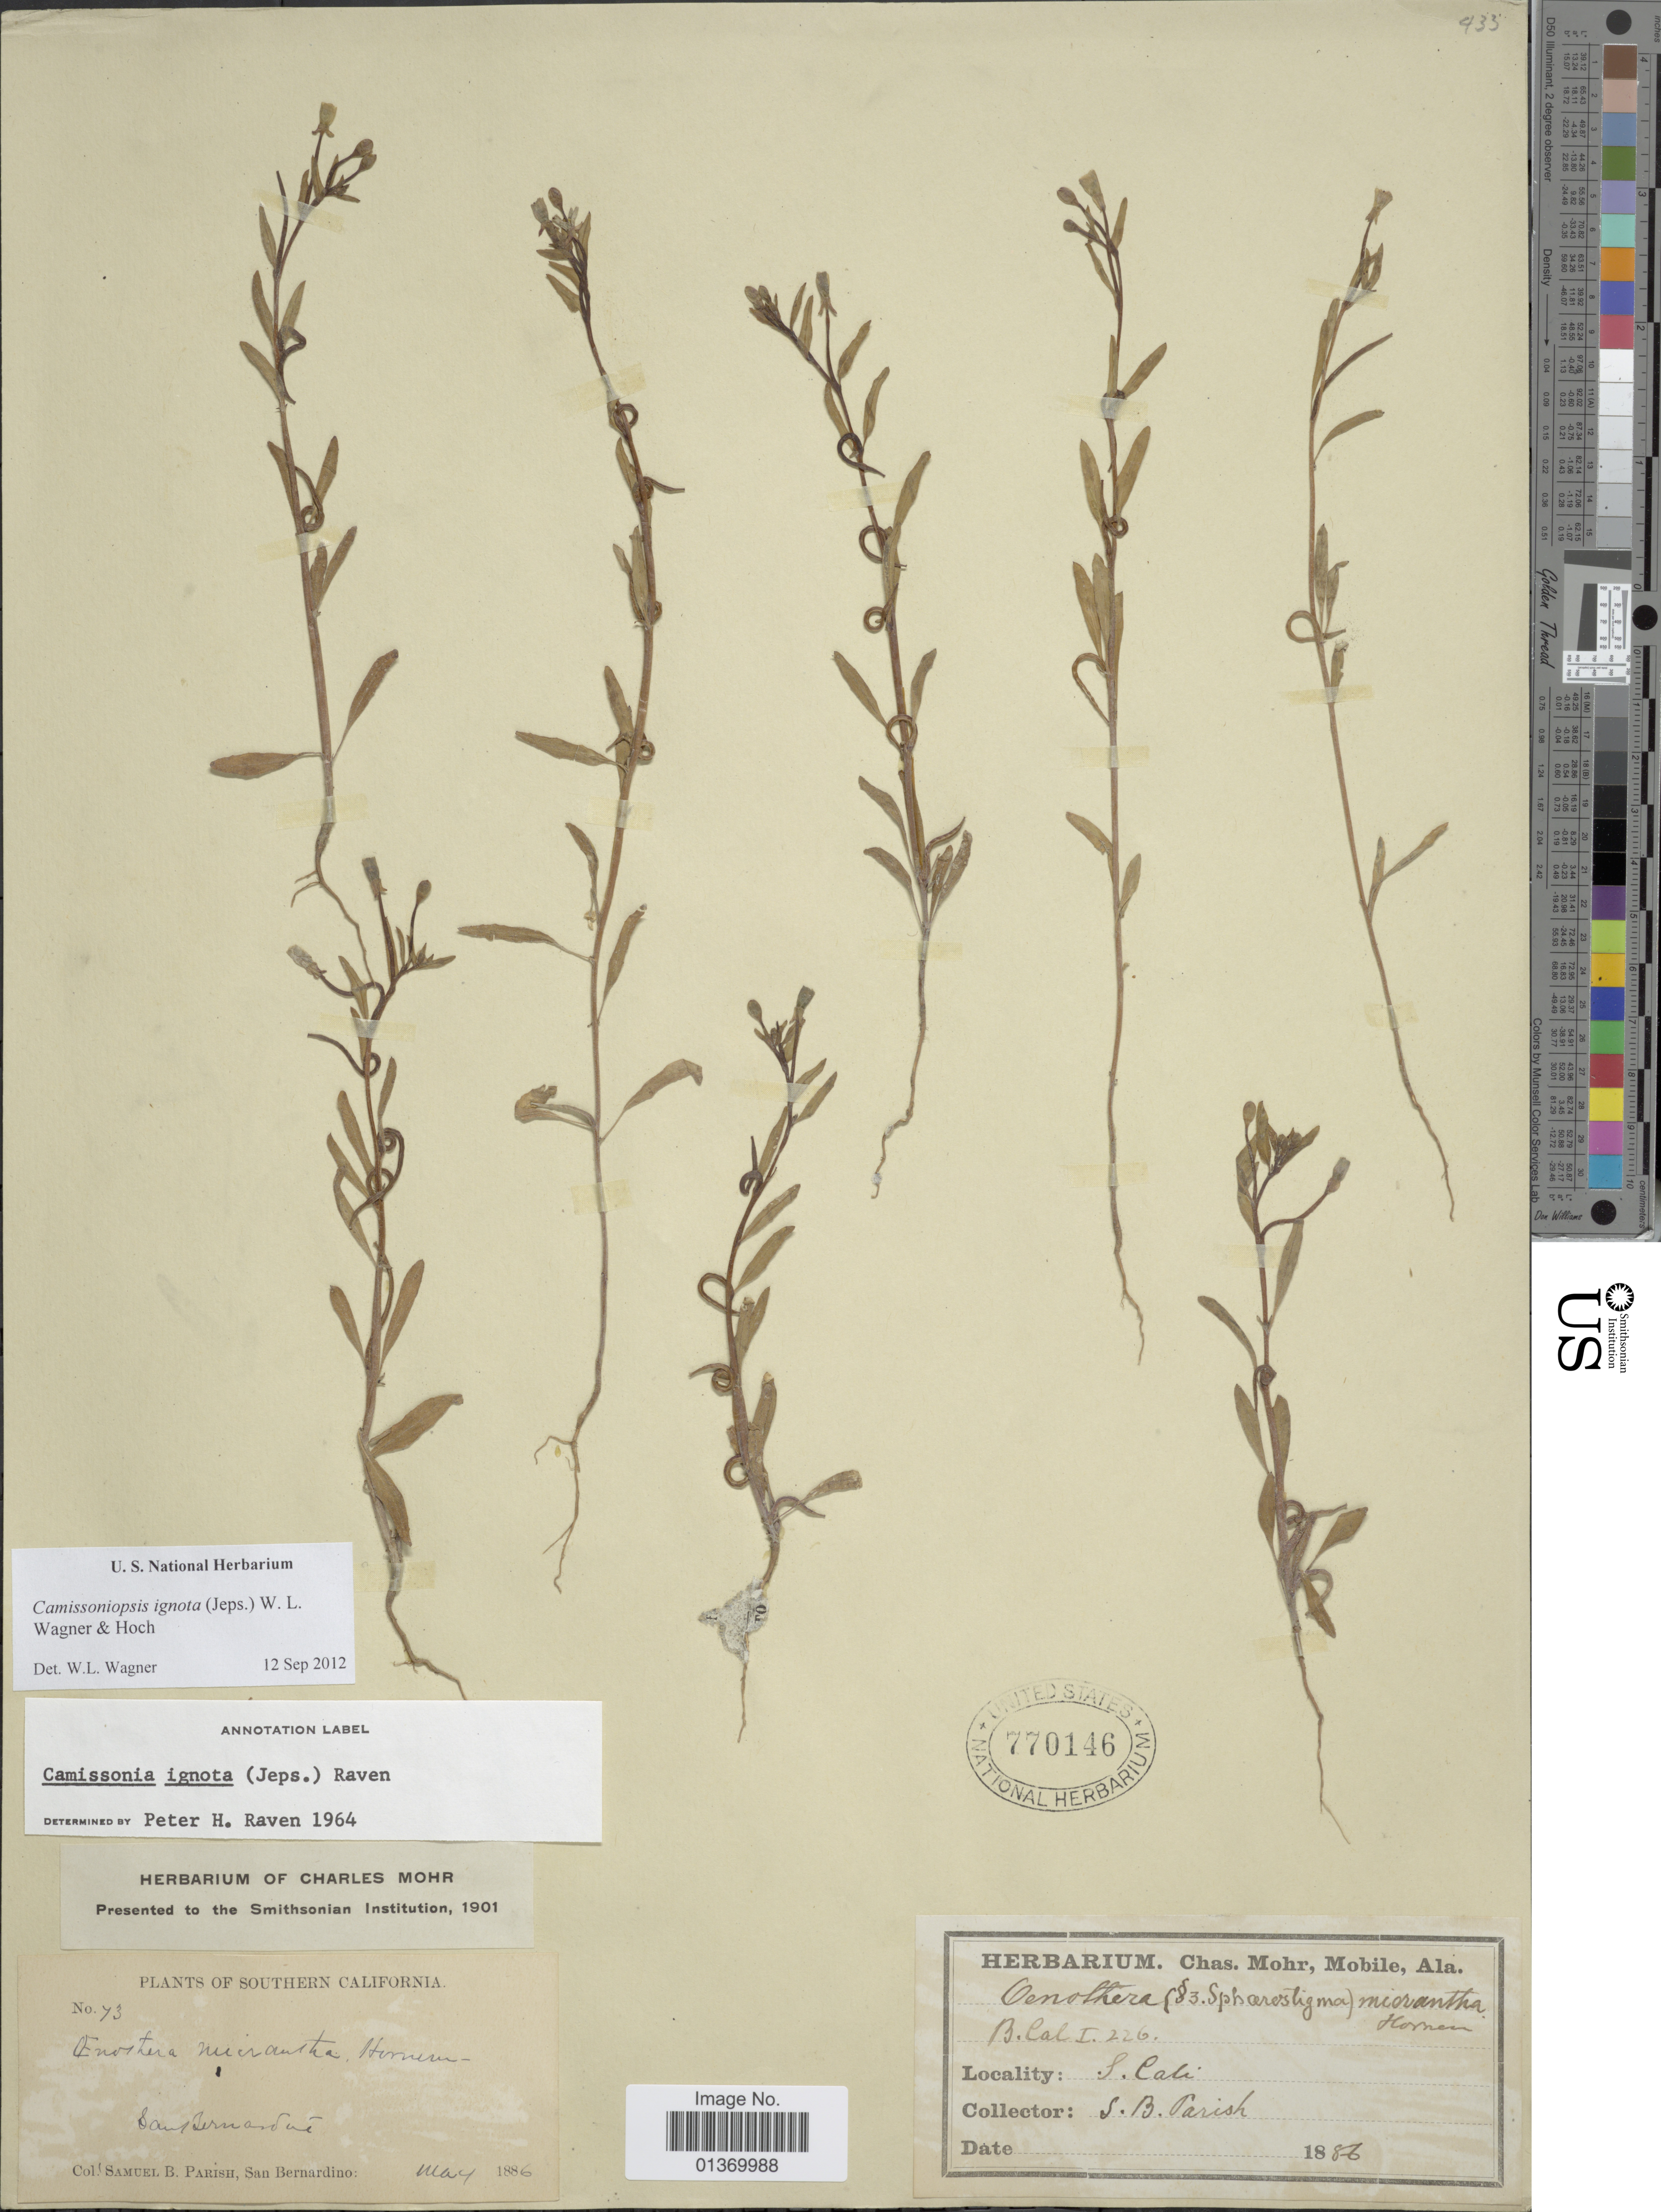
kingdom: Plantae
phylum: Tracheophyta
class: Magnoliopsida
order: Myrtales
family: Onagraceae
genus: Camissoniopsis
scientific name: Camissoniopsis ignota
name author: (Jeps.) W.L. Wagner & Hoch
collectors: S. B. Parish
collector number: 73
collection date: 1886-05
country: United States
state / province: California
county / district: San Bernardino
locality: Southern California, San Bernardino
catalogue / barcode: US 770146